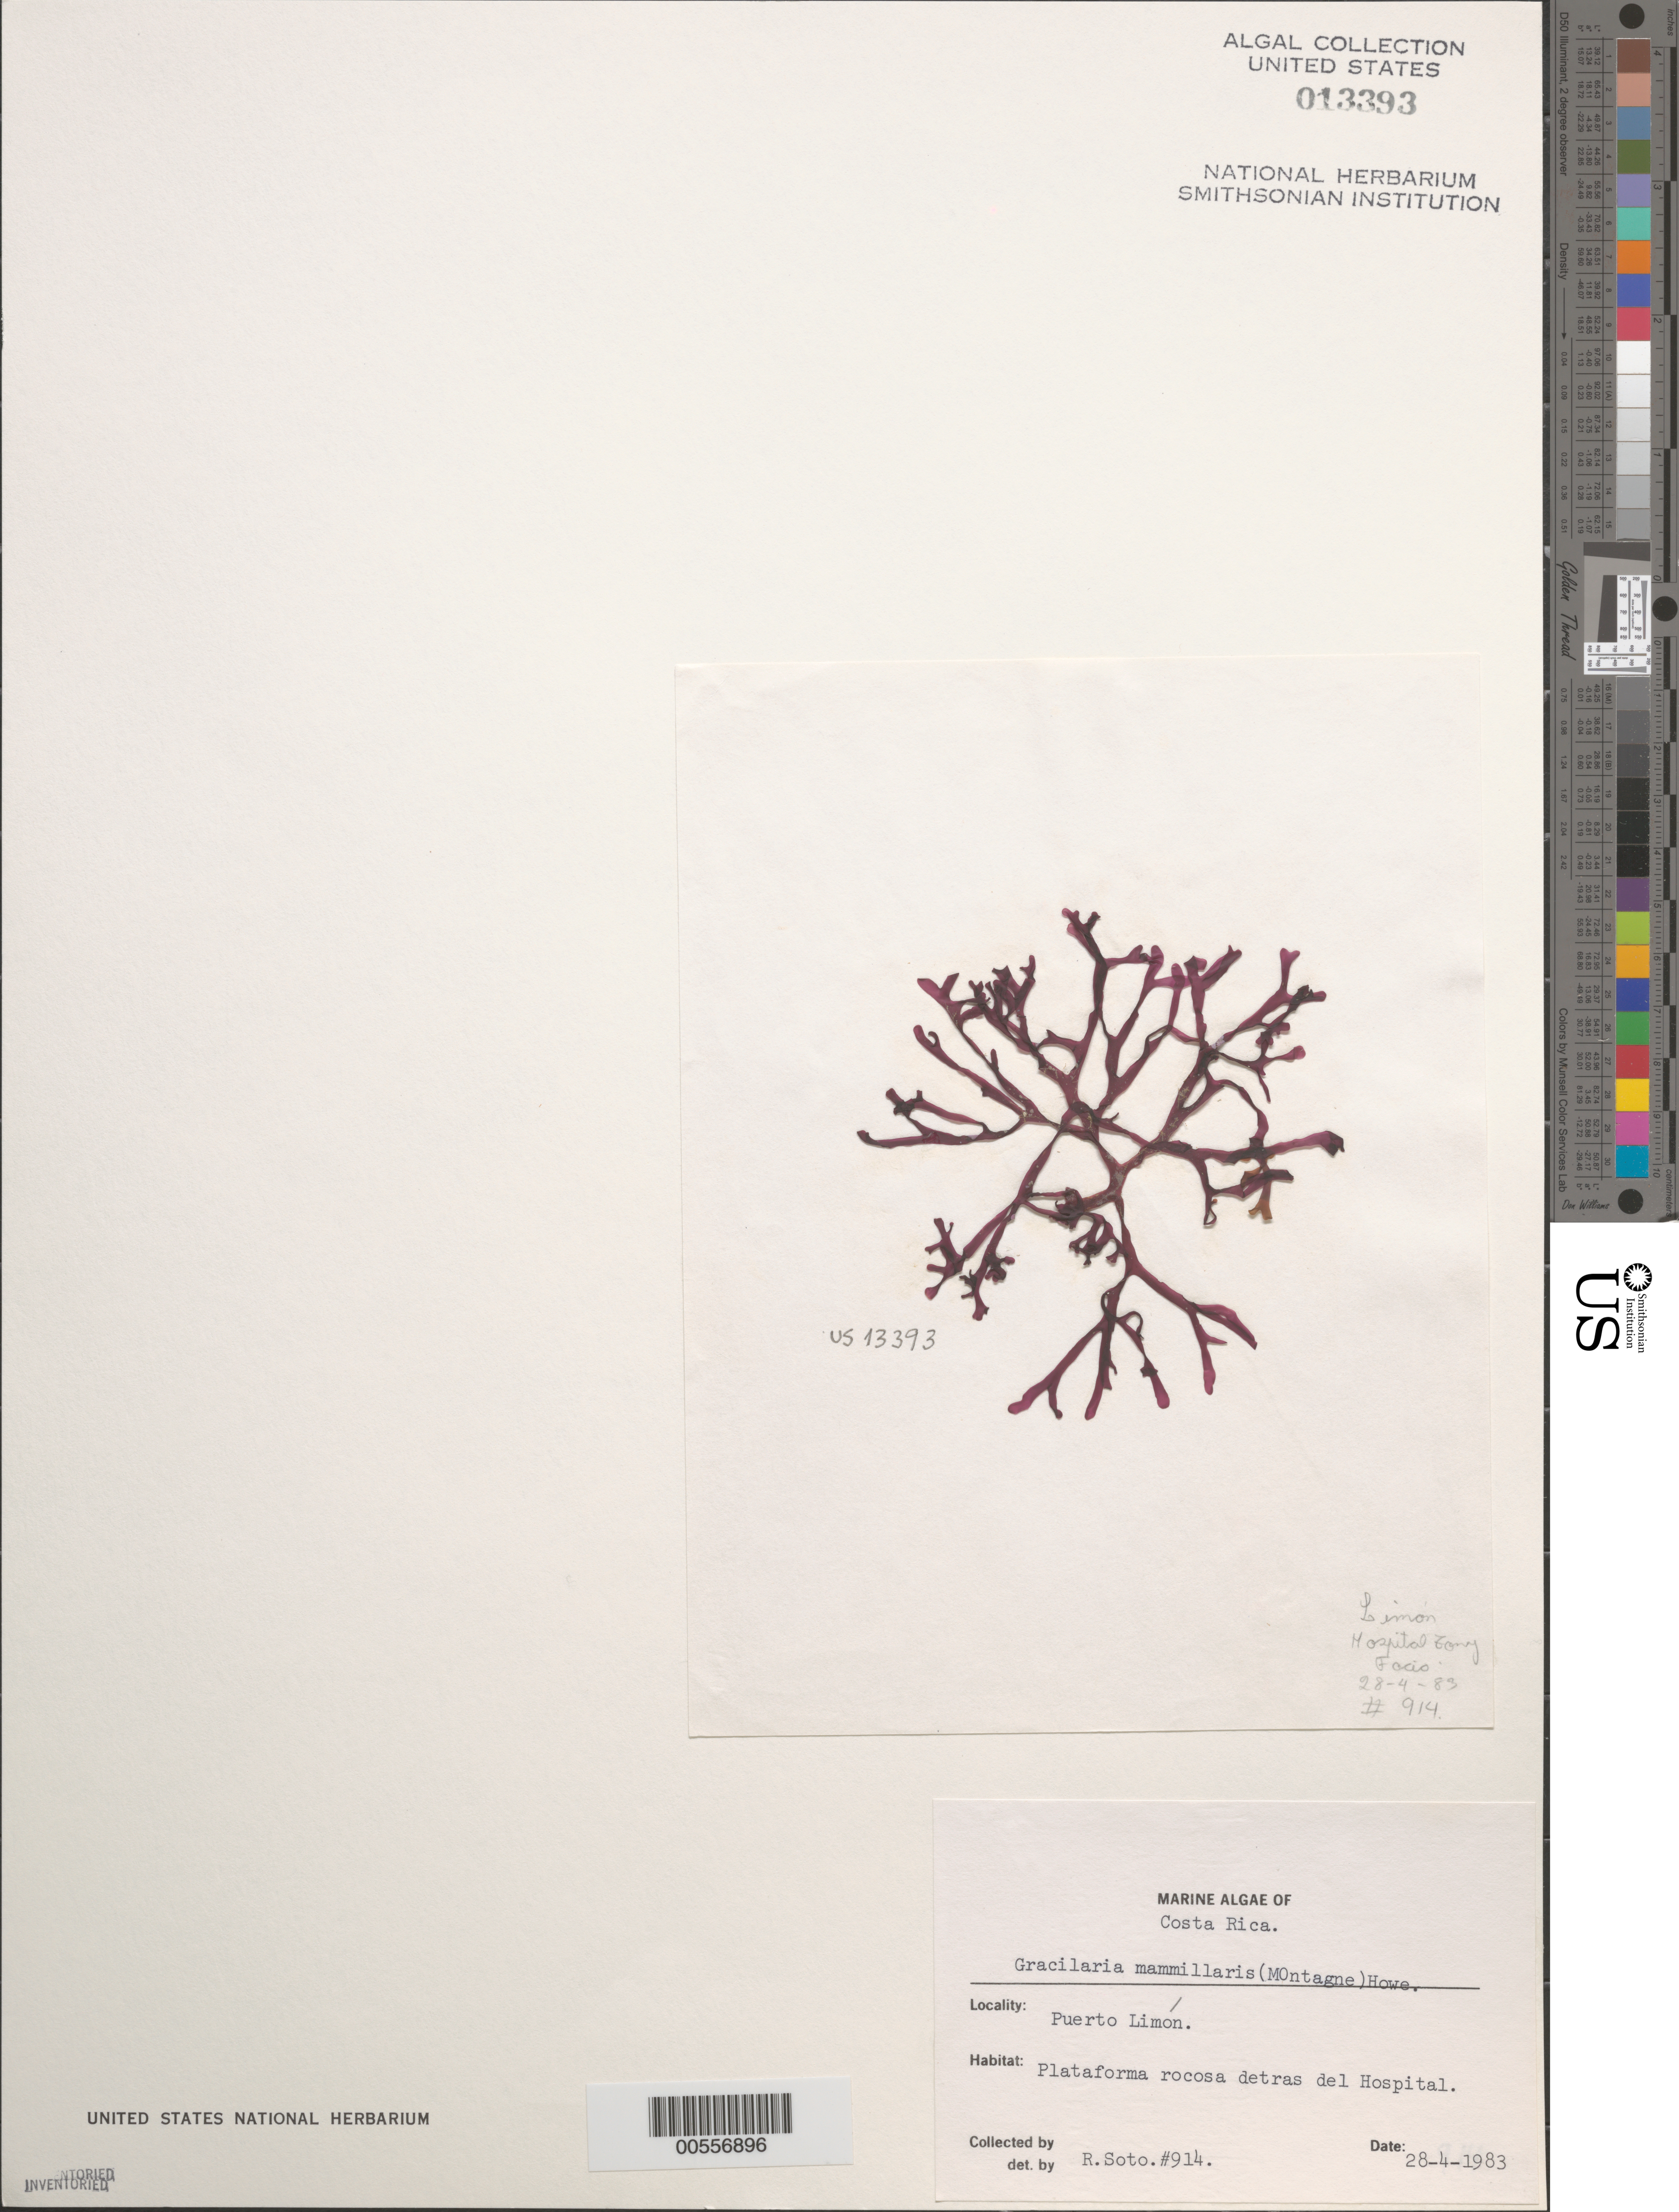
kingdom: Plantae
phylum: Rhodophyta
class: Florideophyceae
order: Gracilariales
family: Gracilariaceae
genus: Gracilaria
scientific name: Gracilaria mammillaris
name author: (Mont.) M. Howe in Britton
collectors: R. Soto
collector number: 914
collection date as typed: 28 Apr 1983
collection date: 1983-04-28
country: Costa Rica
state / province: Limón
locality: Puerto limon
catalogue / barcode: US 13393